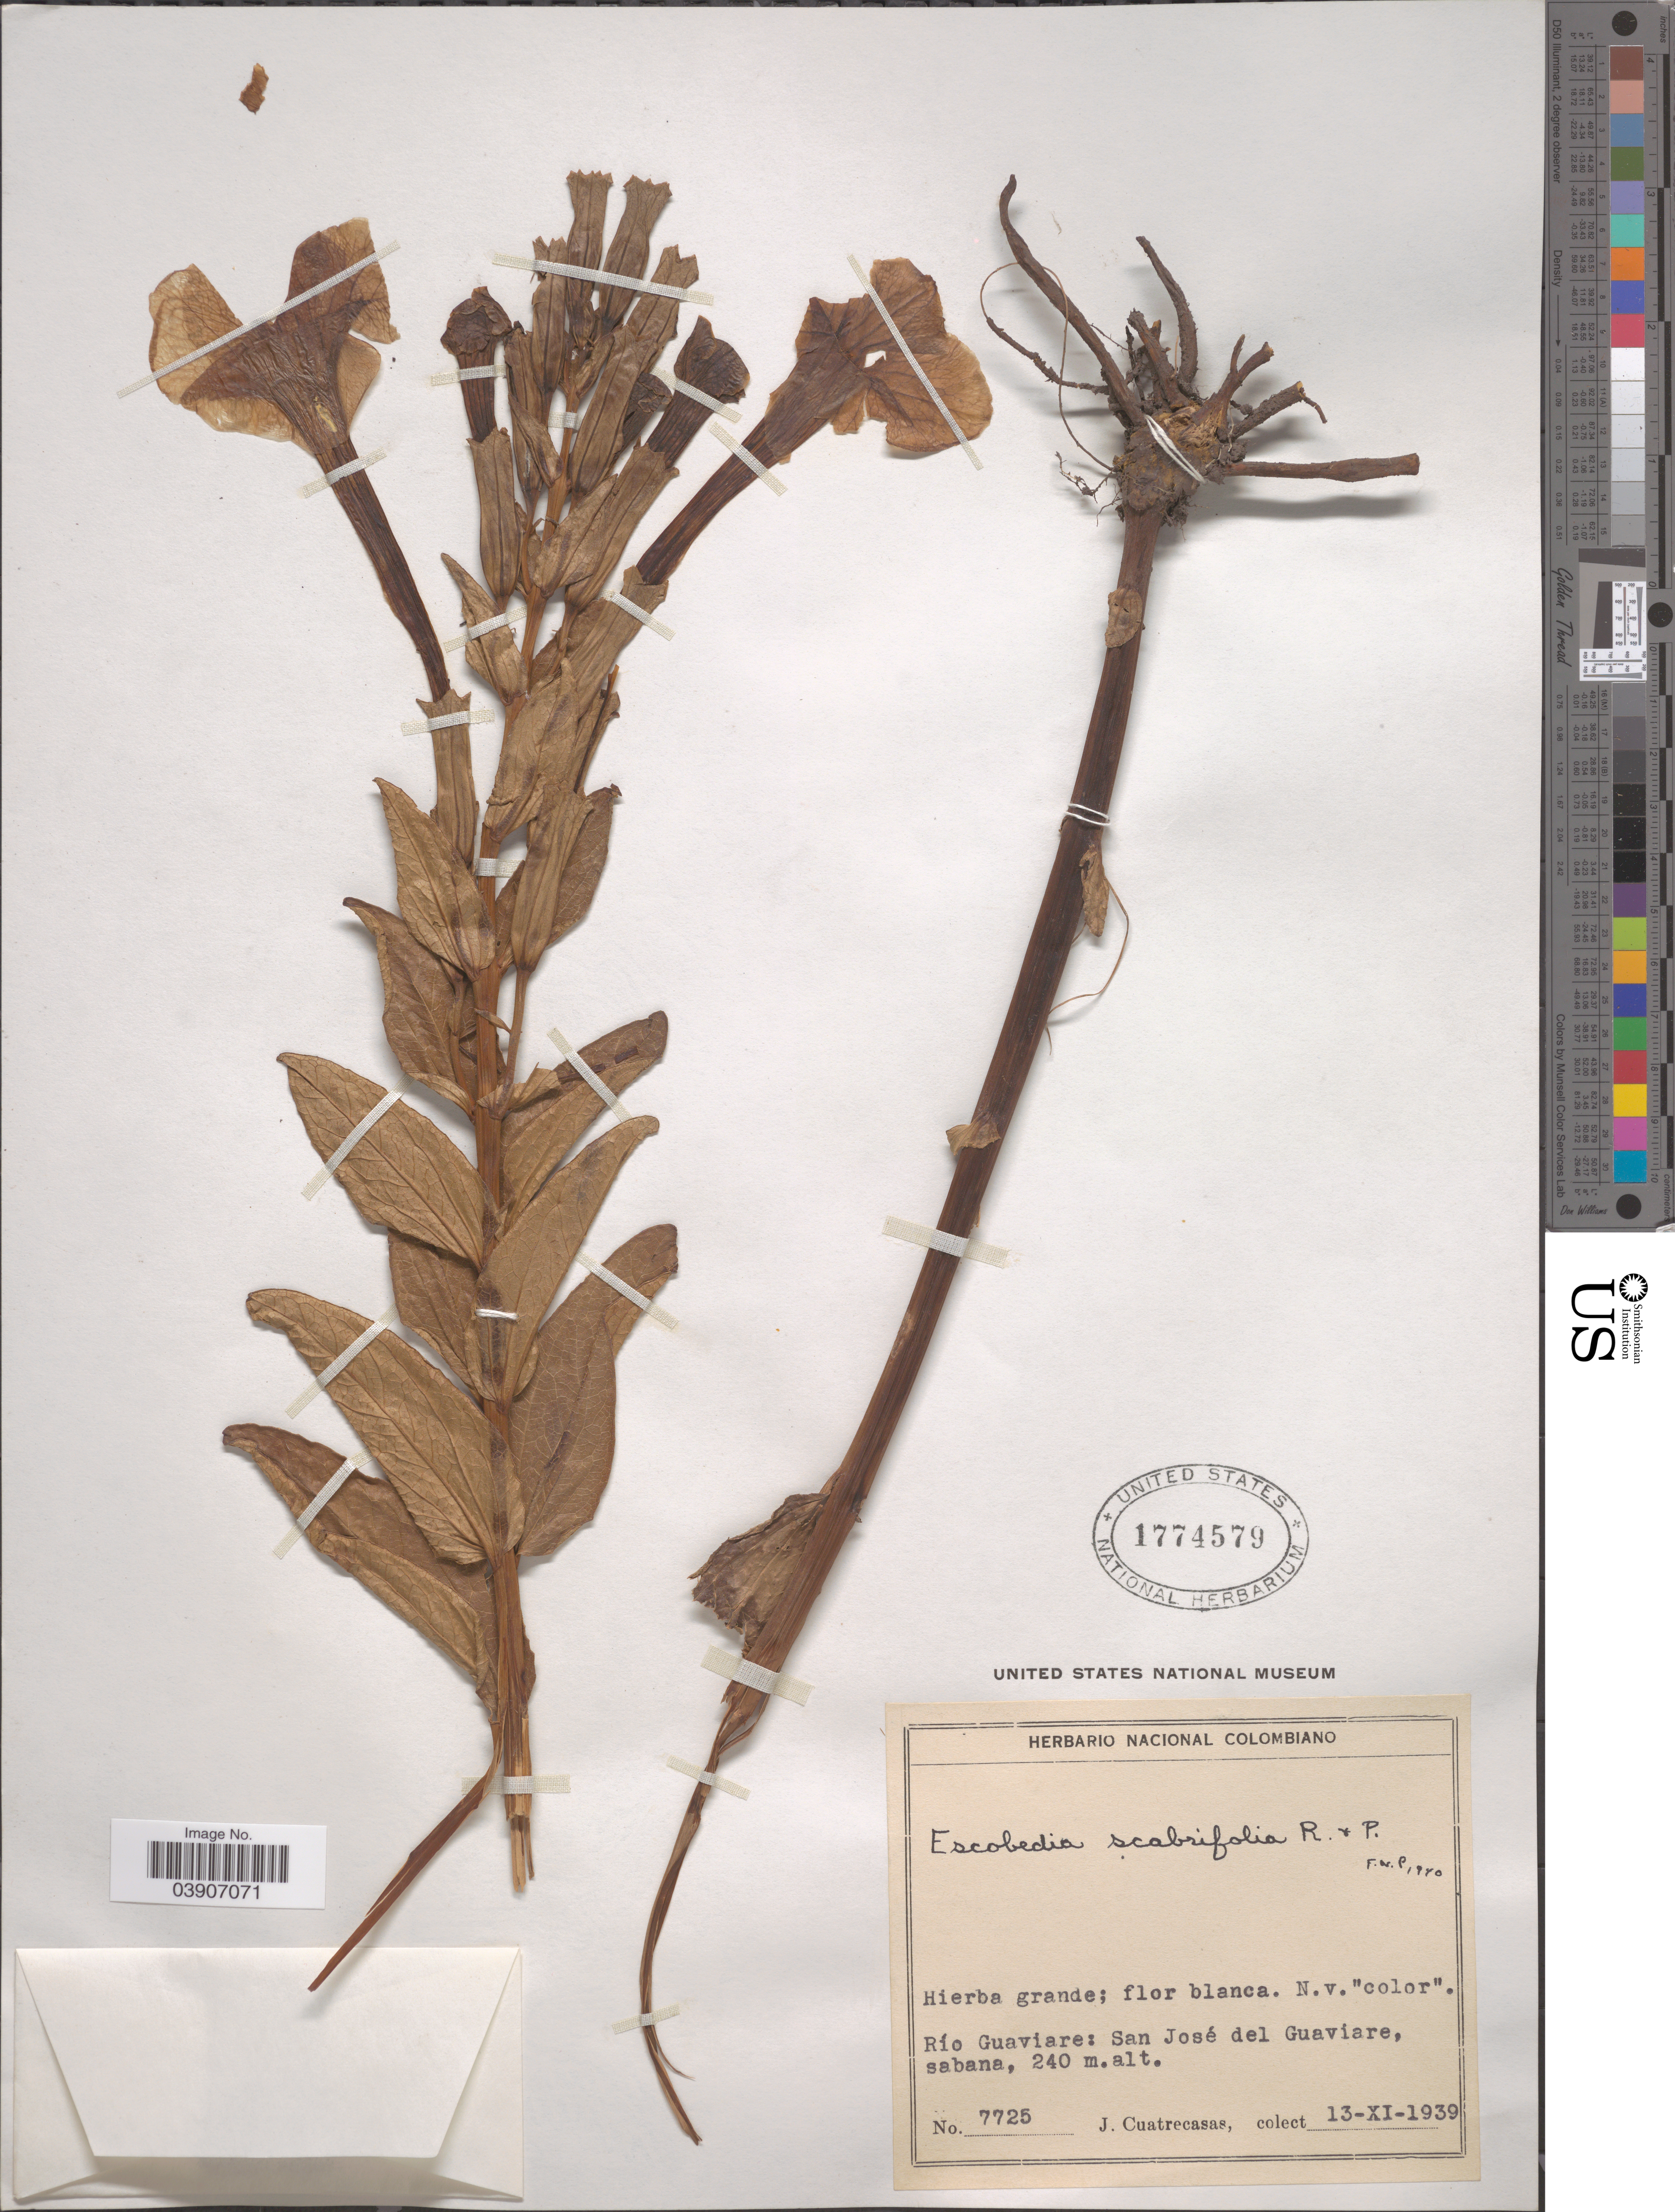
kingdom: Plantae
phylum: Tracheophyta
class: Magnoliopsida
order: Lamiales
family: Orobanchaceae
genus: Escobedia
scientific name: Escobedia scabrifolia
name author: Ruiz & Pav.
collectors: J. Cuatrecasas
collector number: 7725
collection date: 1939-11-13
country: Colombia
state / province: Guaviare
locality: Río Guaviare: San José del Guaviare.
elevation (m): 240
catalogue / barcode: US 1774579